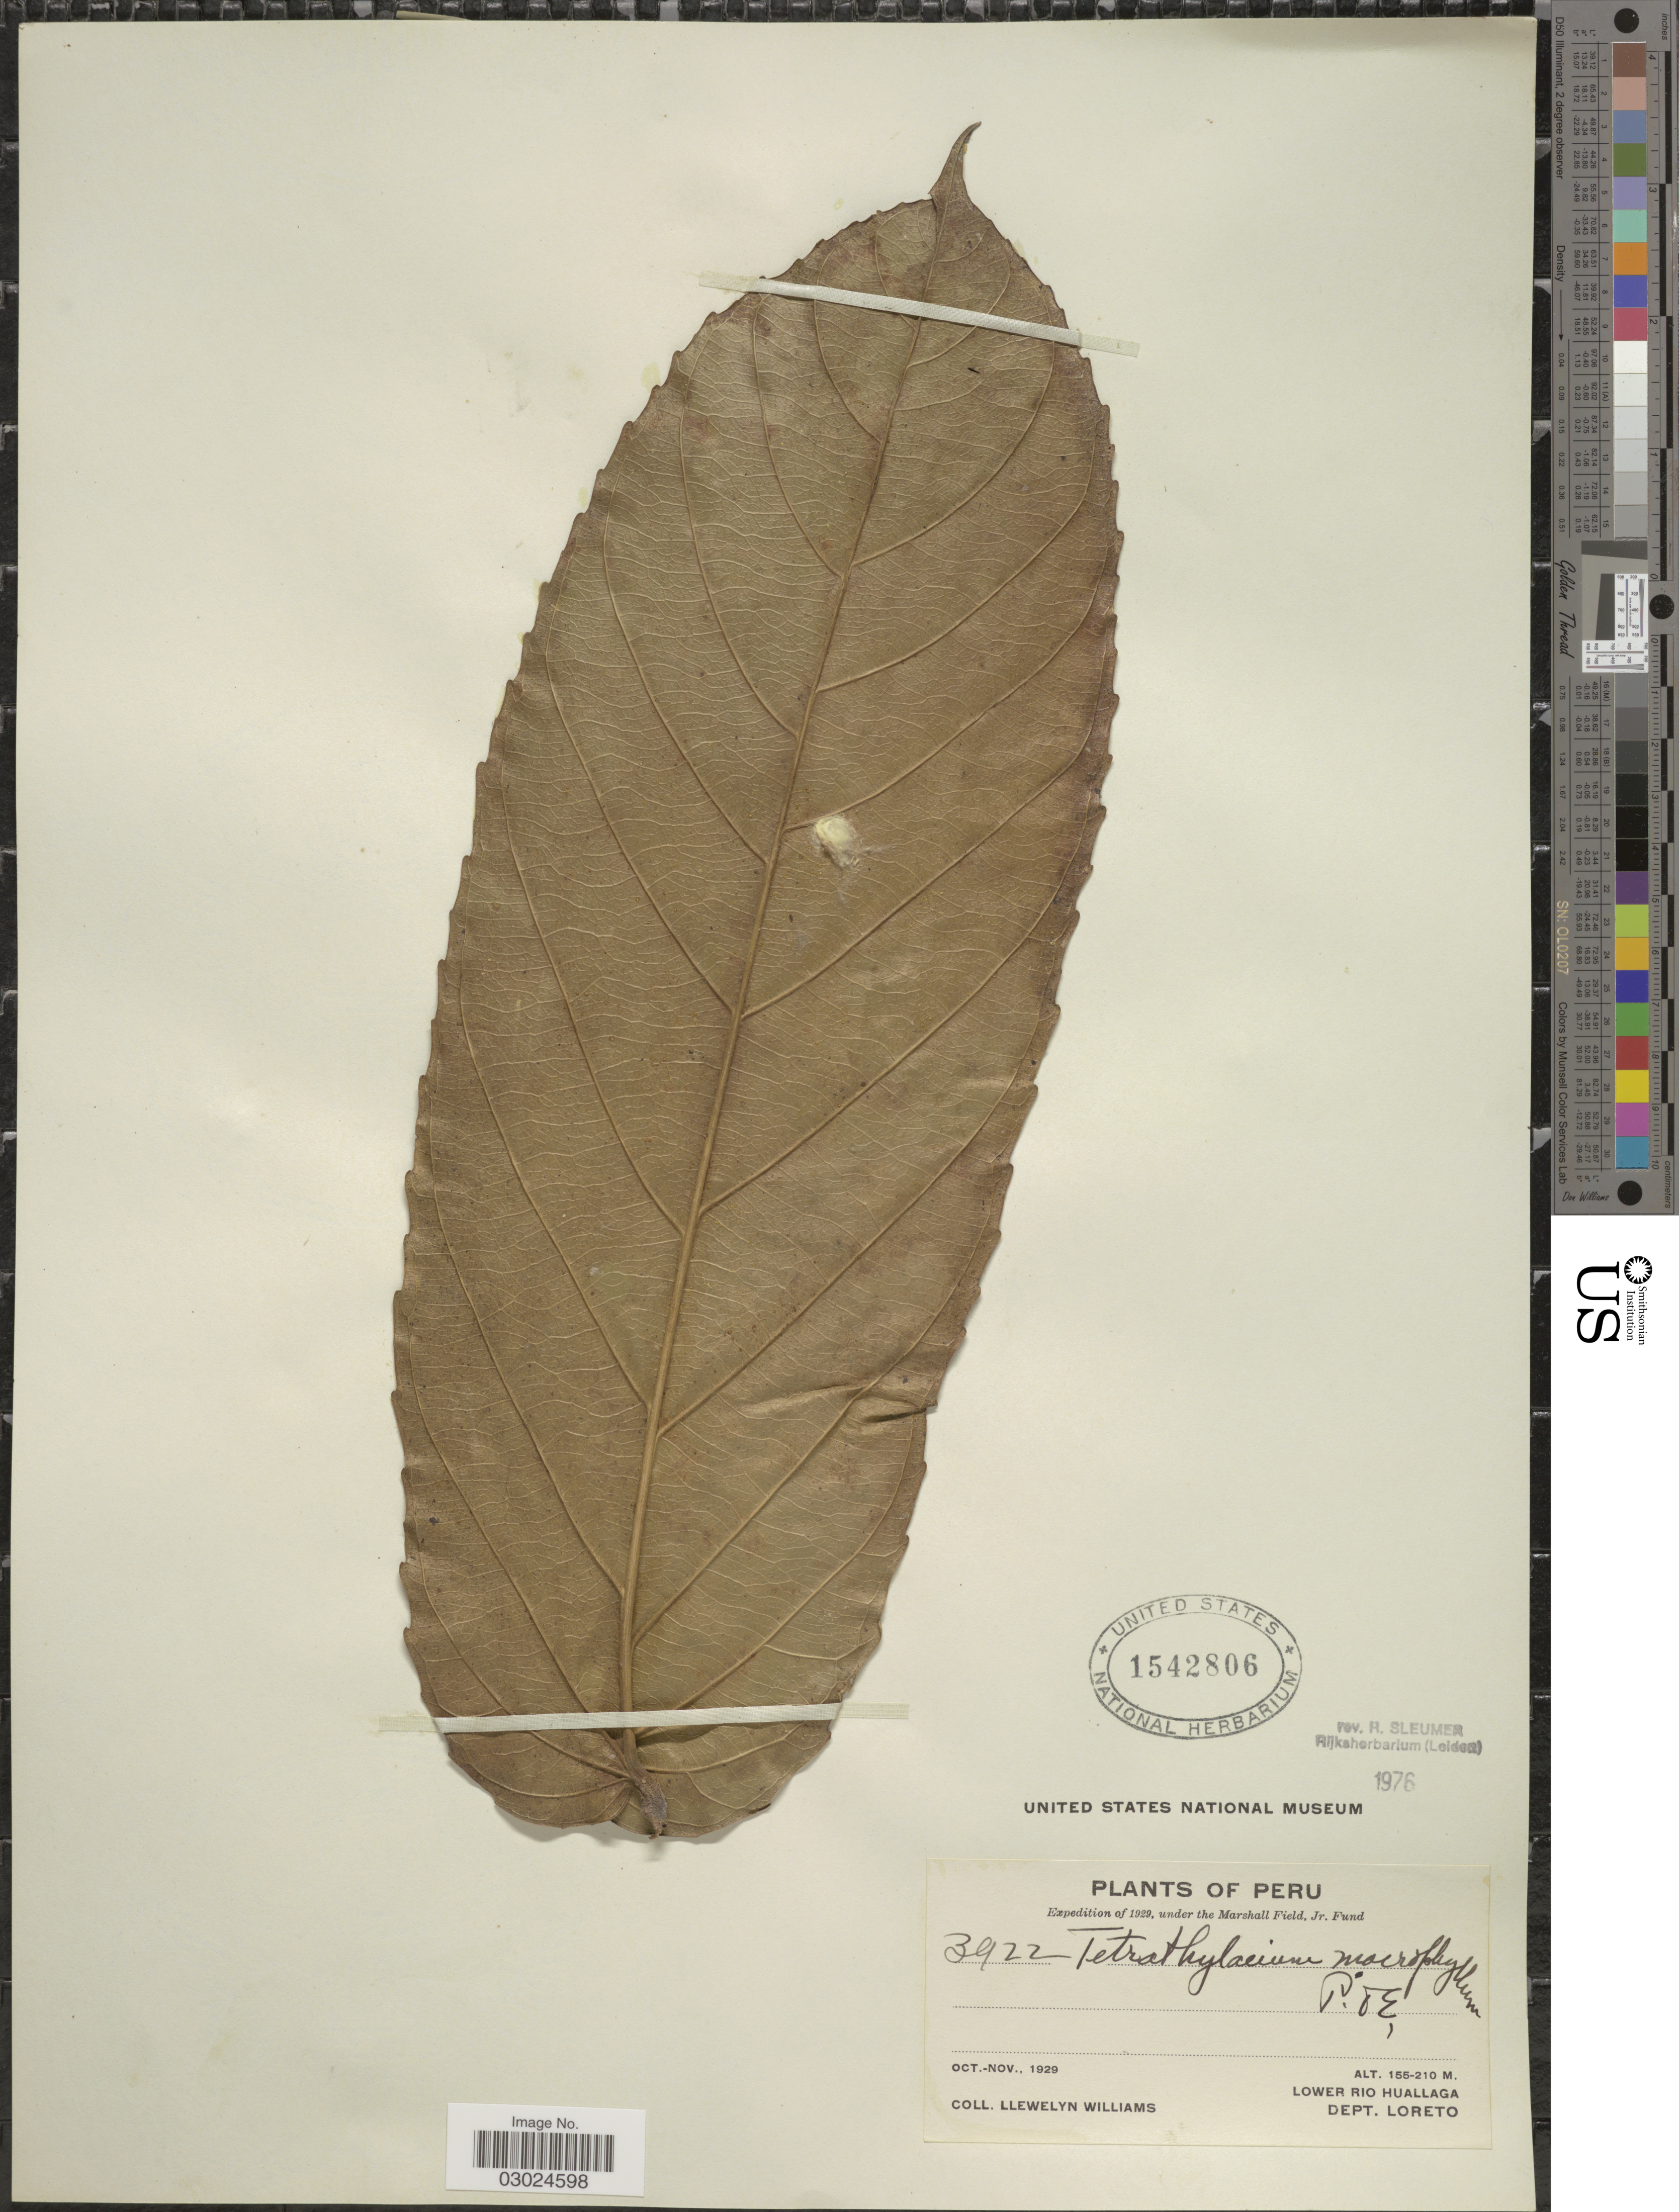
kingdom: Plantae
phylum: Tracheophyta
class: Magnoliopsida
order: Malpighiales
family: Salicaceae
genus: Tetrathylacium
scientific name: Tetrathylacium macrophyllum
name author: Poepp.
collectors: Ll. Williams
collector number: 3922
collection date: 1929-10/1929-11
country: Peru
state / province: Loreto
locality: Lower Rio Huallaga. Dept. Loreto.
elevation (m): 155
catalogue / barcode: US 1542806